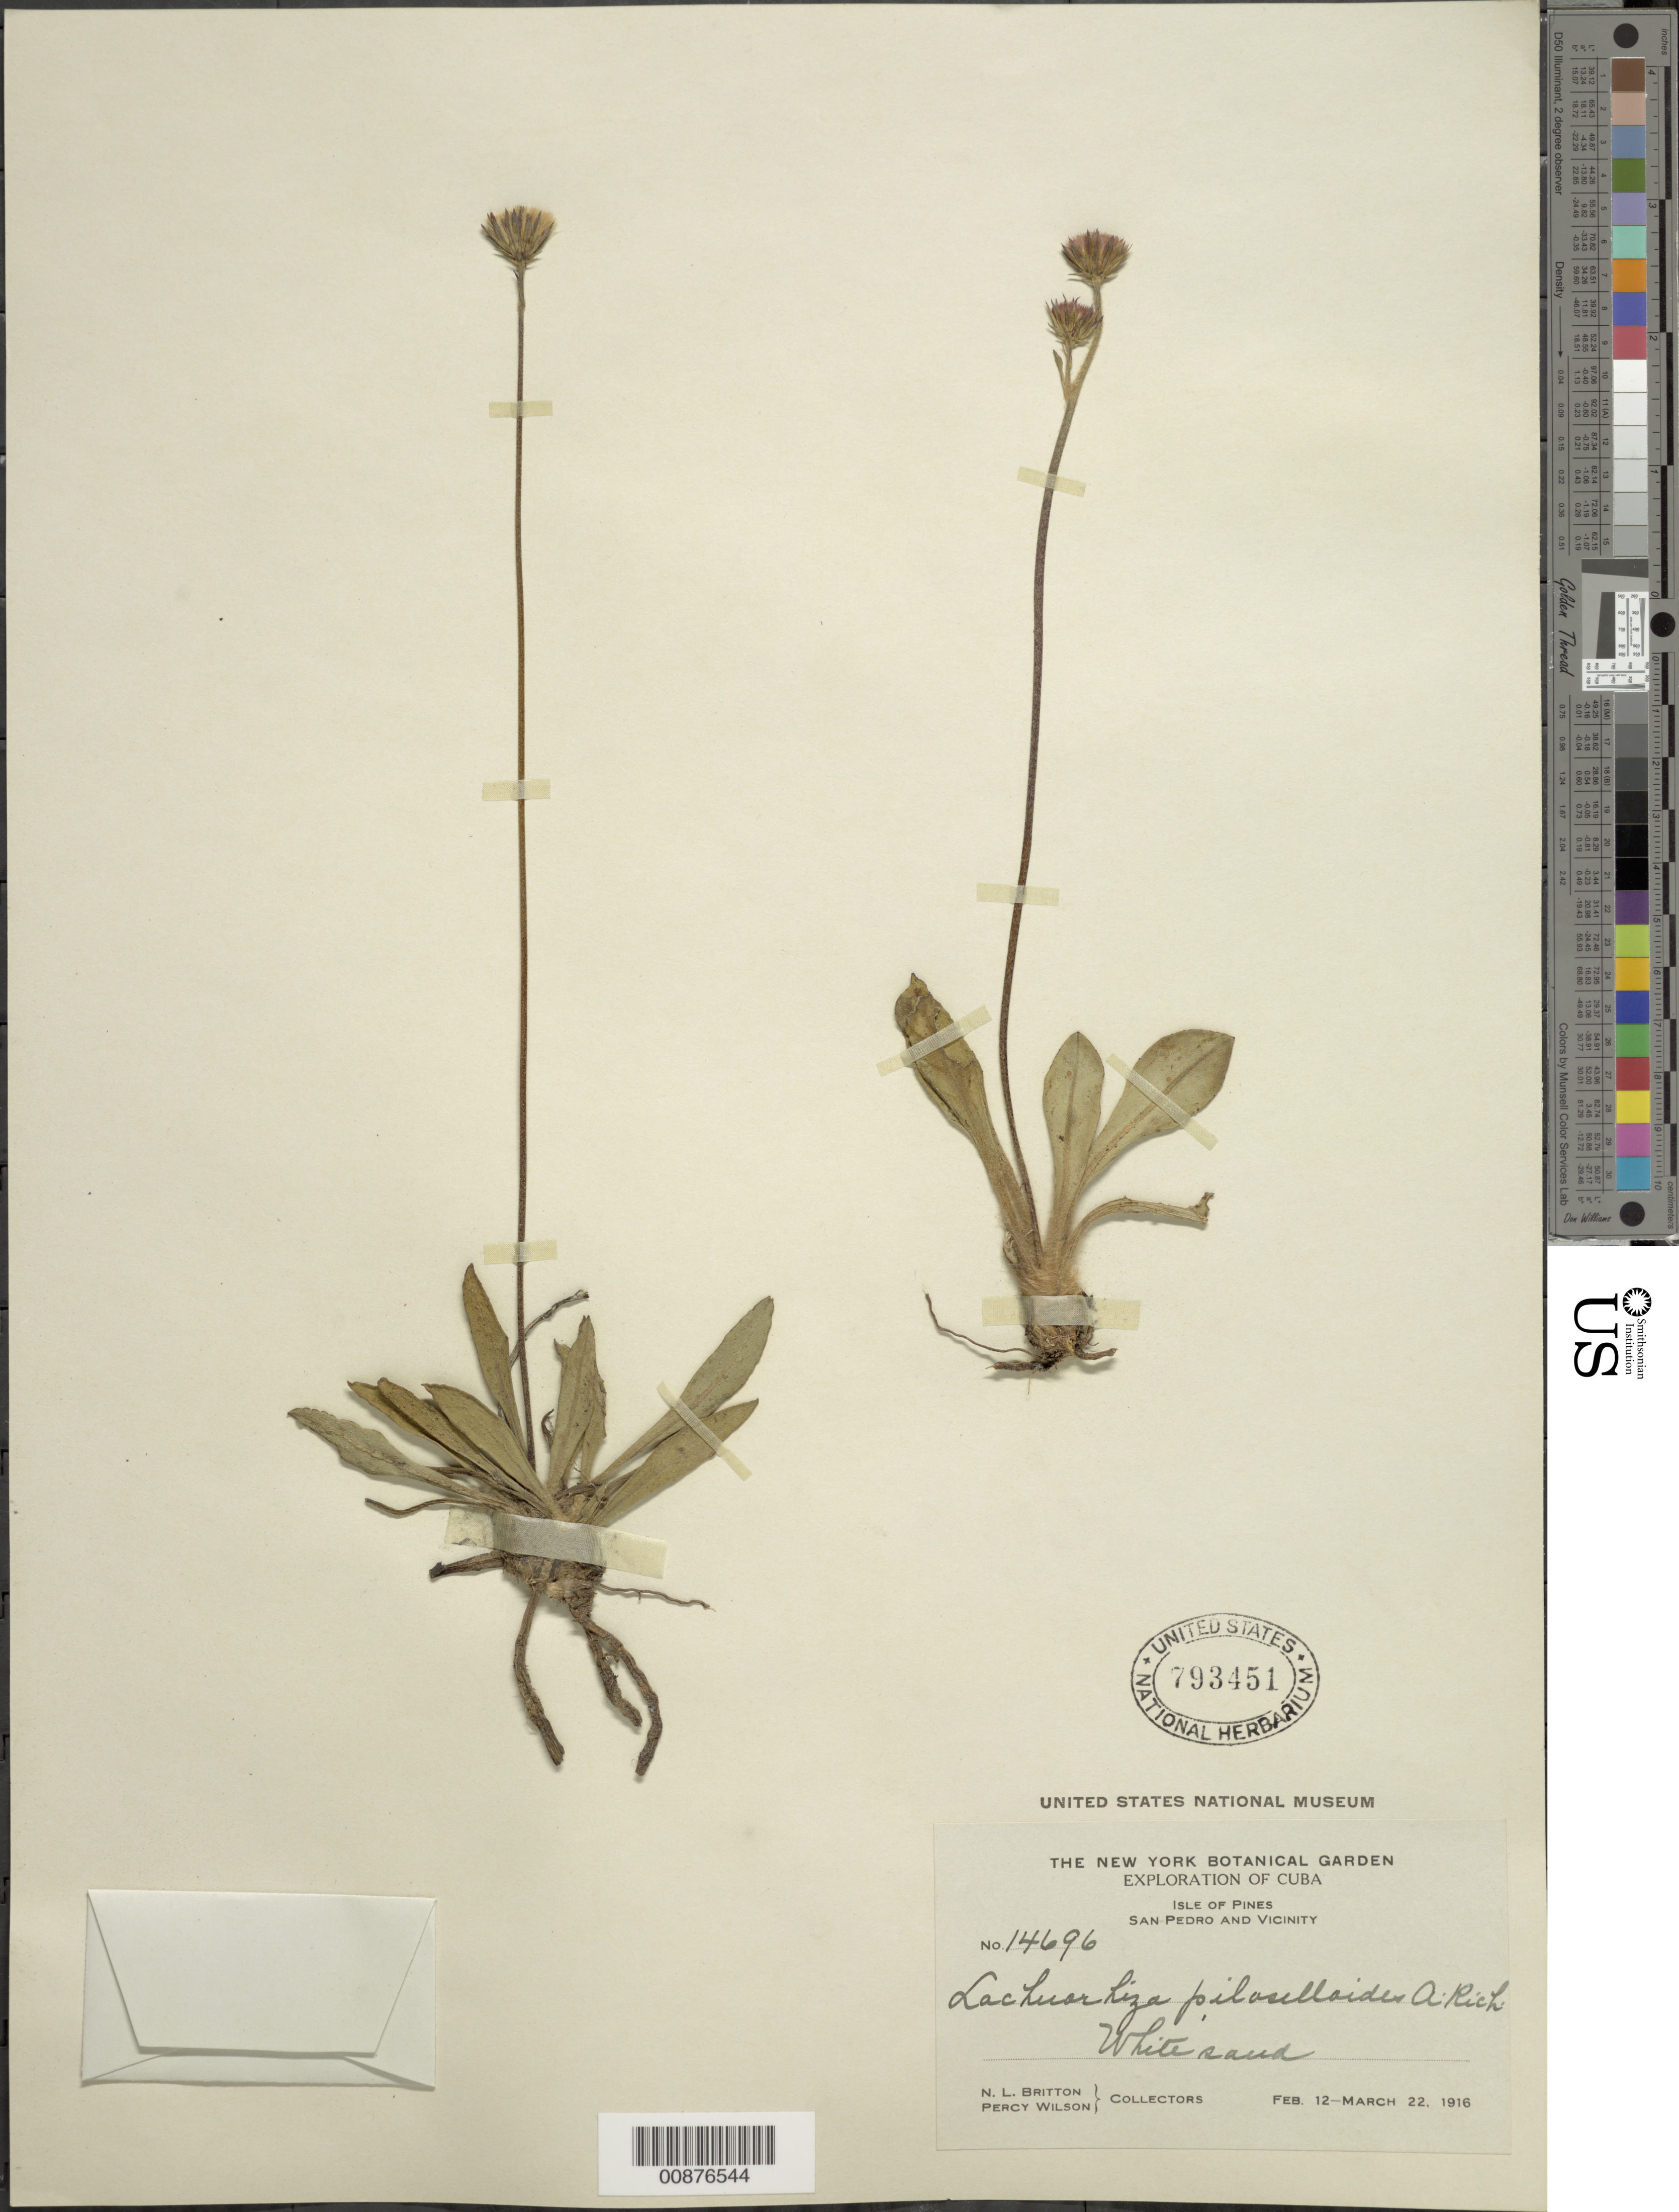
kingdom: Plantae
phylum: Tracheophyta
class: Magnoliopsida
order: Asterales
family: Asteraceae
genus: Lachnorhiza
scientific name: Lachnorhiza piloselloides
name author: A. Rich.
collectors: N. Britton, E. G. Britton & P. Wilson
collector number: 14696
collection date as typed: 12 Feb 1916 to 22 Mar 1916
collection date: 1916-02-12/1916-03-22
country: Cuba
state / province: Isla de La Juventud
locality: San Pedro and vicinity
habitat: White snad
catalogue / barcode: US 793451